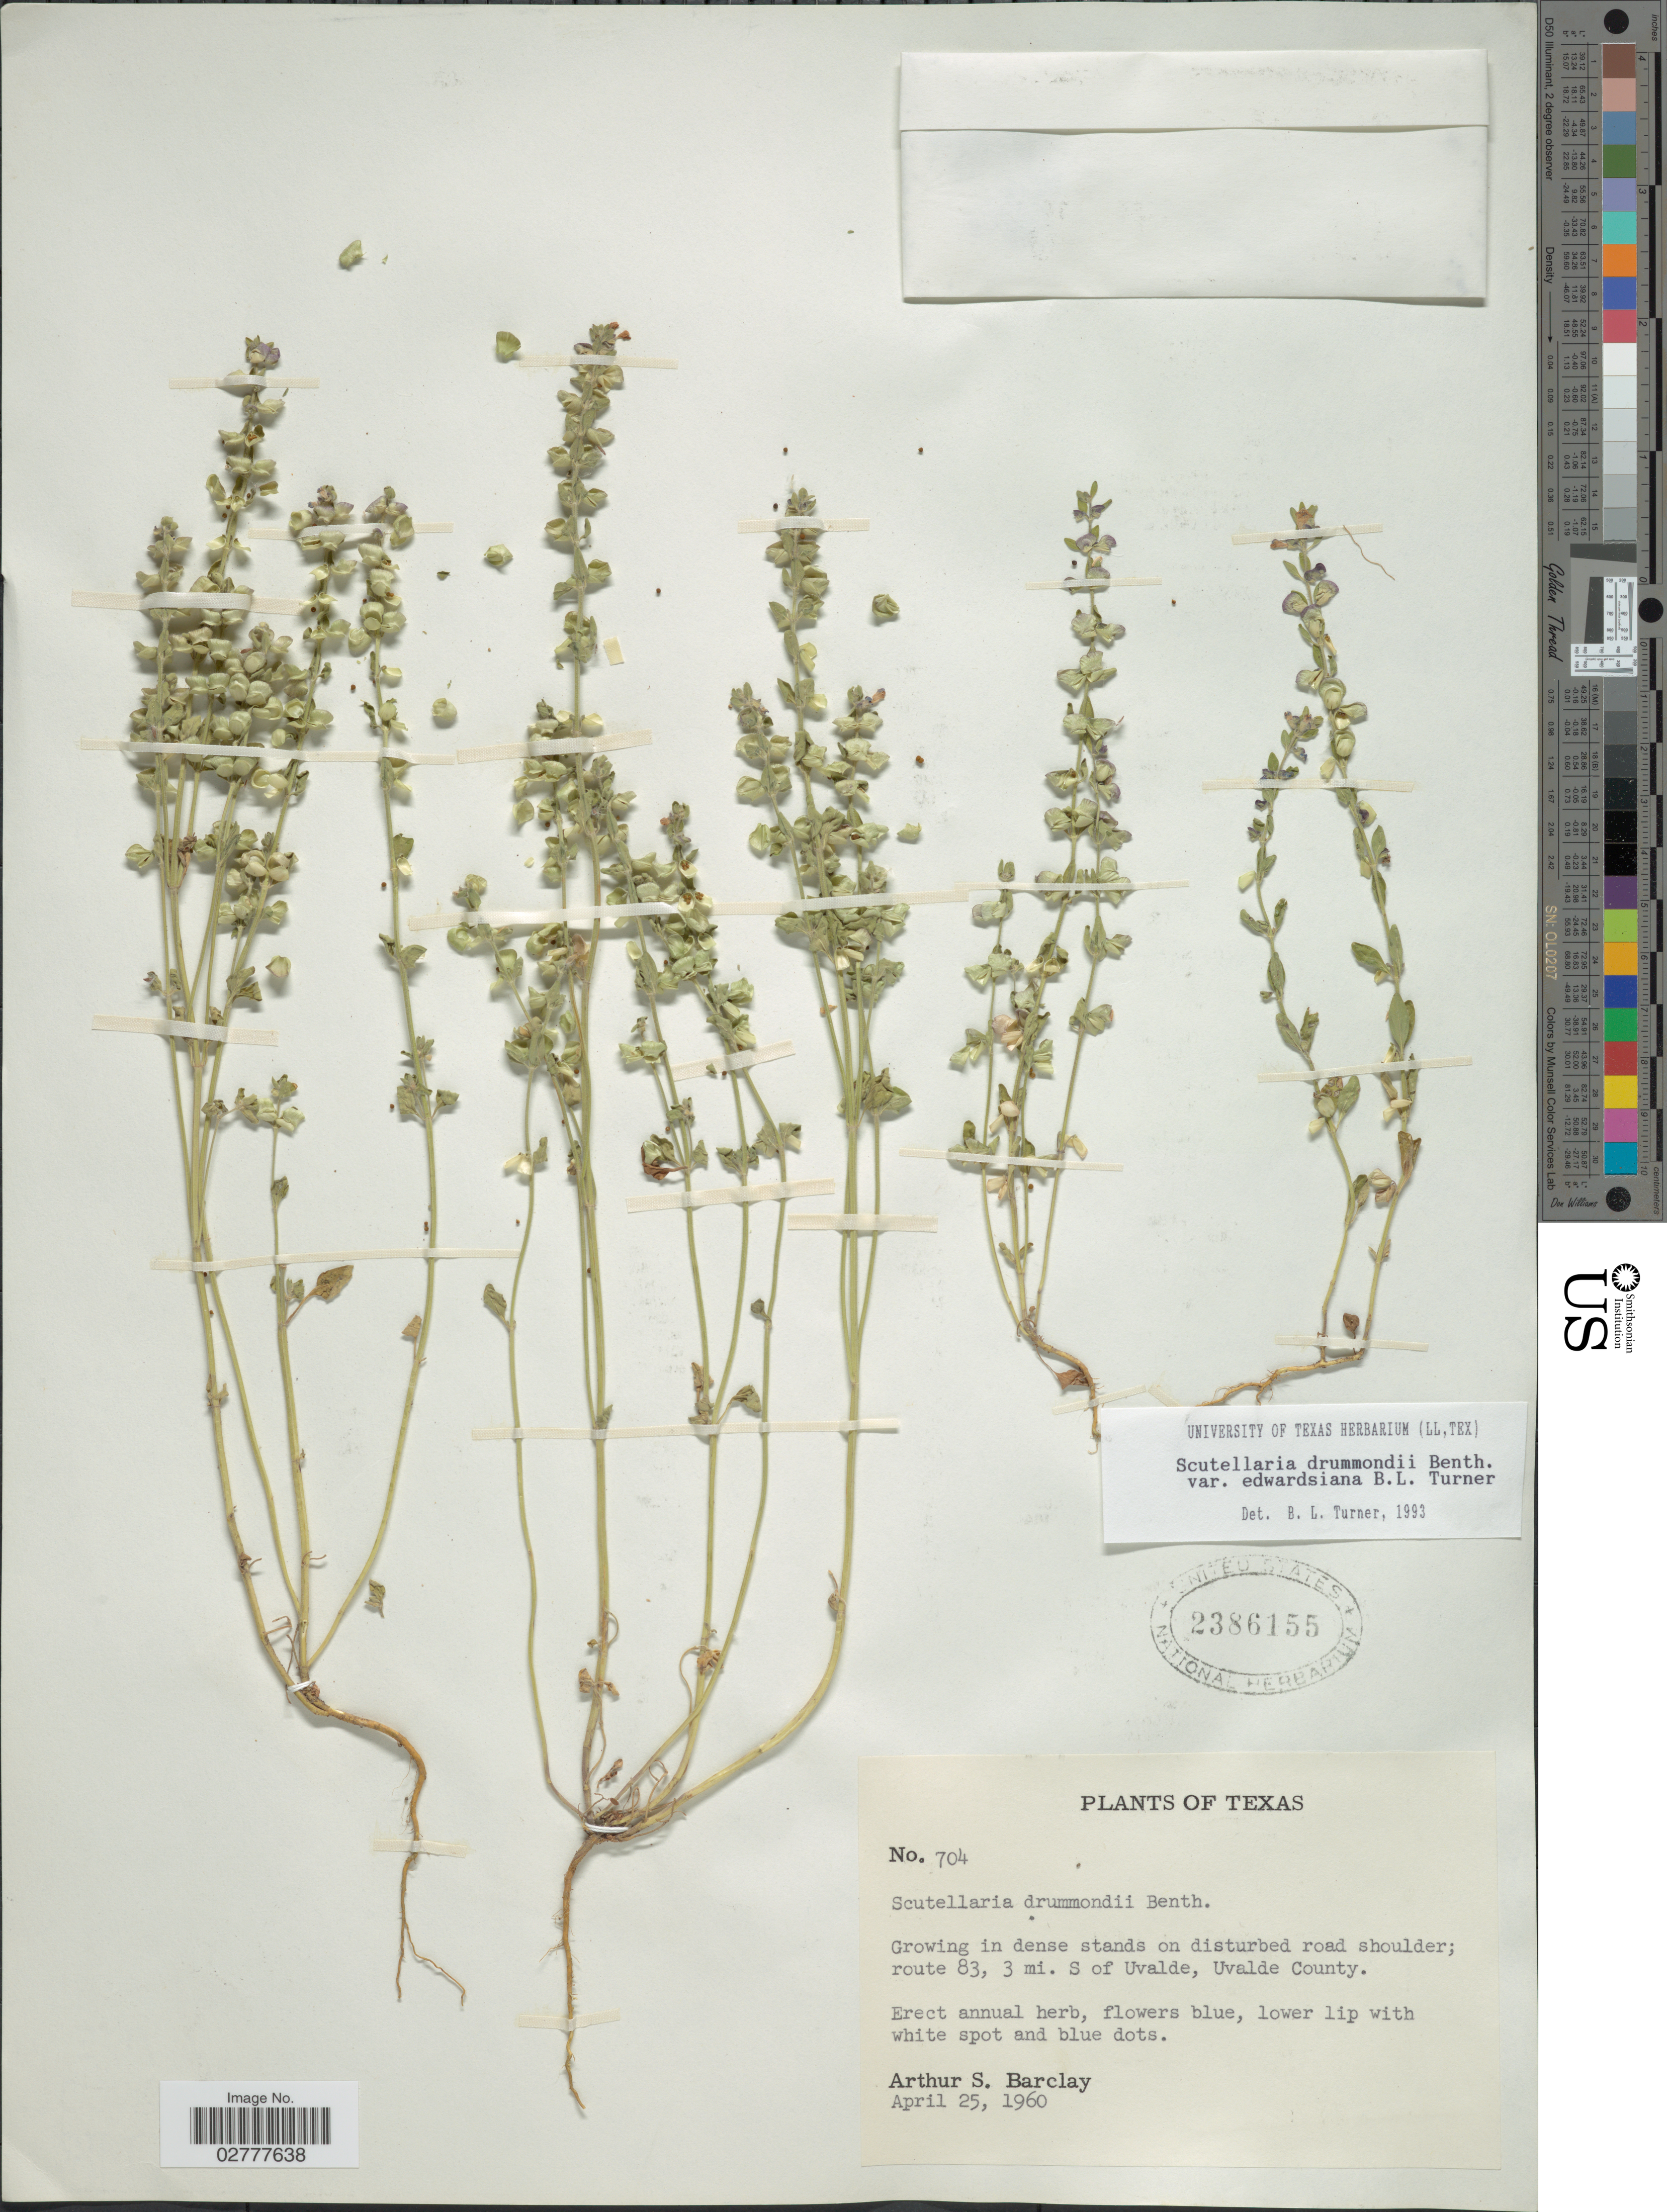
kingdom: Plantae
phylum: Tracheophyta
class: Magnoliopsida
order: Lamiales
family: Lamiaceae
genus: Scutellaria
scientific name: Scutellaria drummondii var. edwardsiana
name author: Benth.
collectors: A. S. Barclay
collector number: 704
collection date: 1960-04-25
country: United States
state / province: Texas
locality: Route 83, 3 mi. S of Uvalde, Uvalde County.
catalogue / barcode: US 2386155